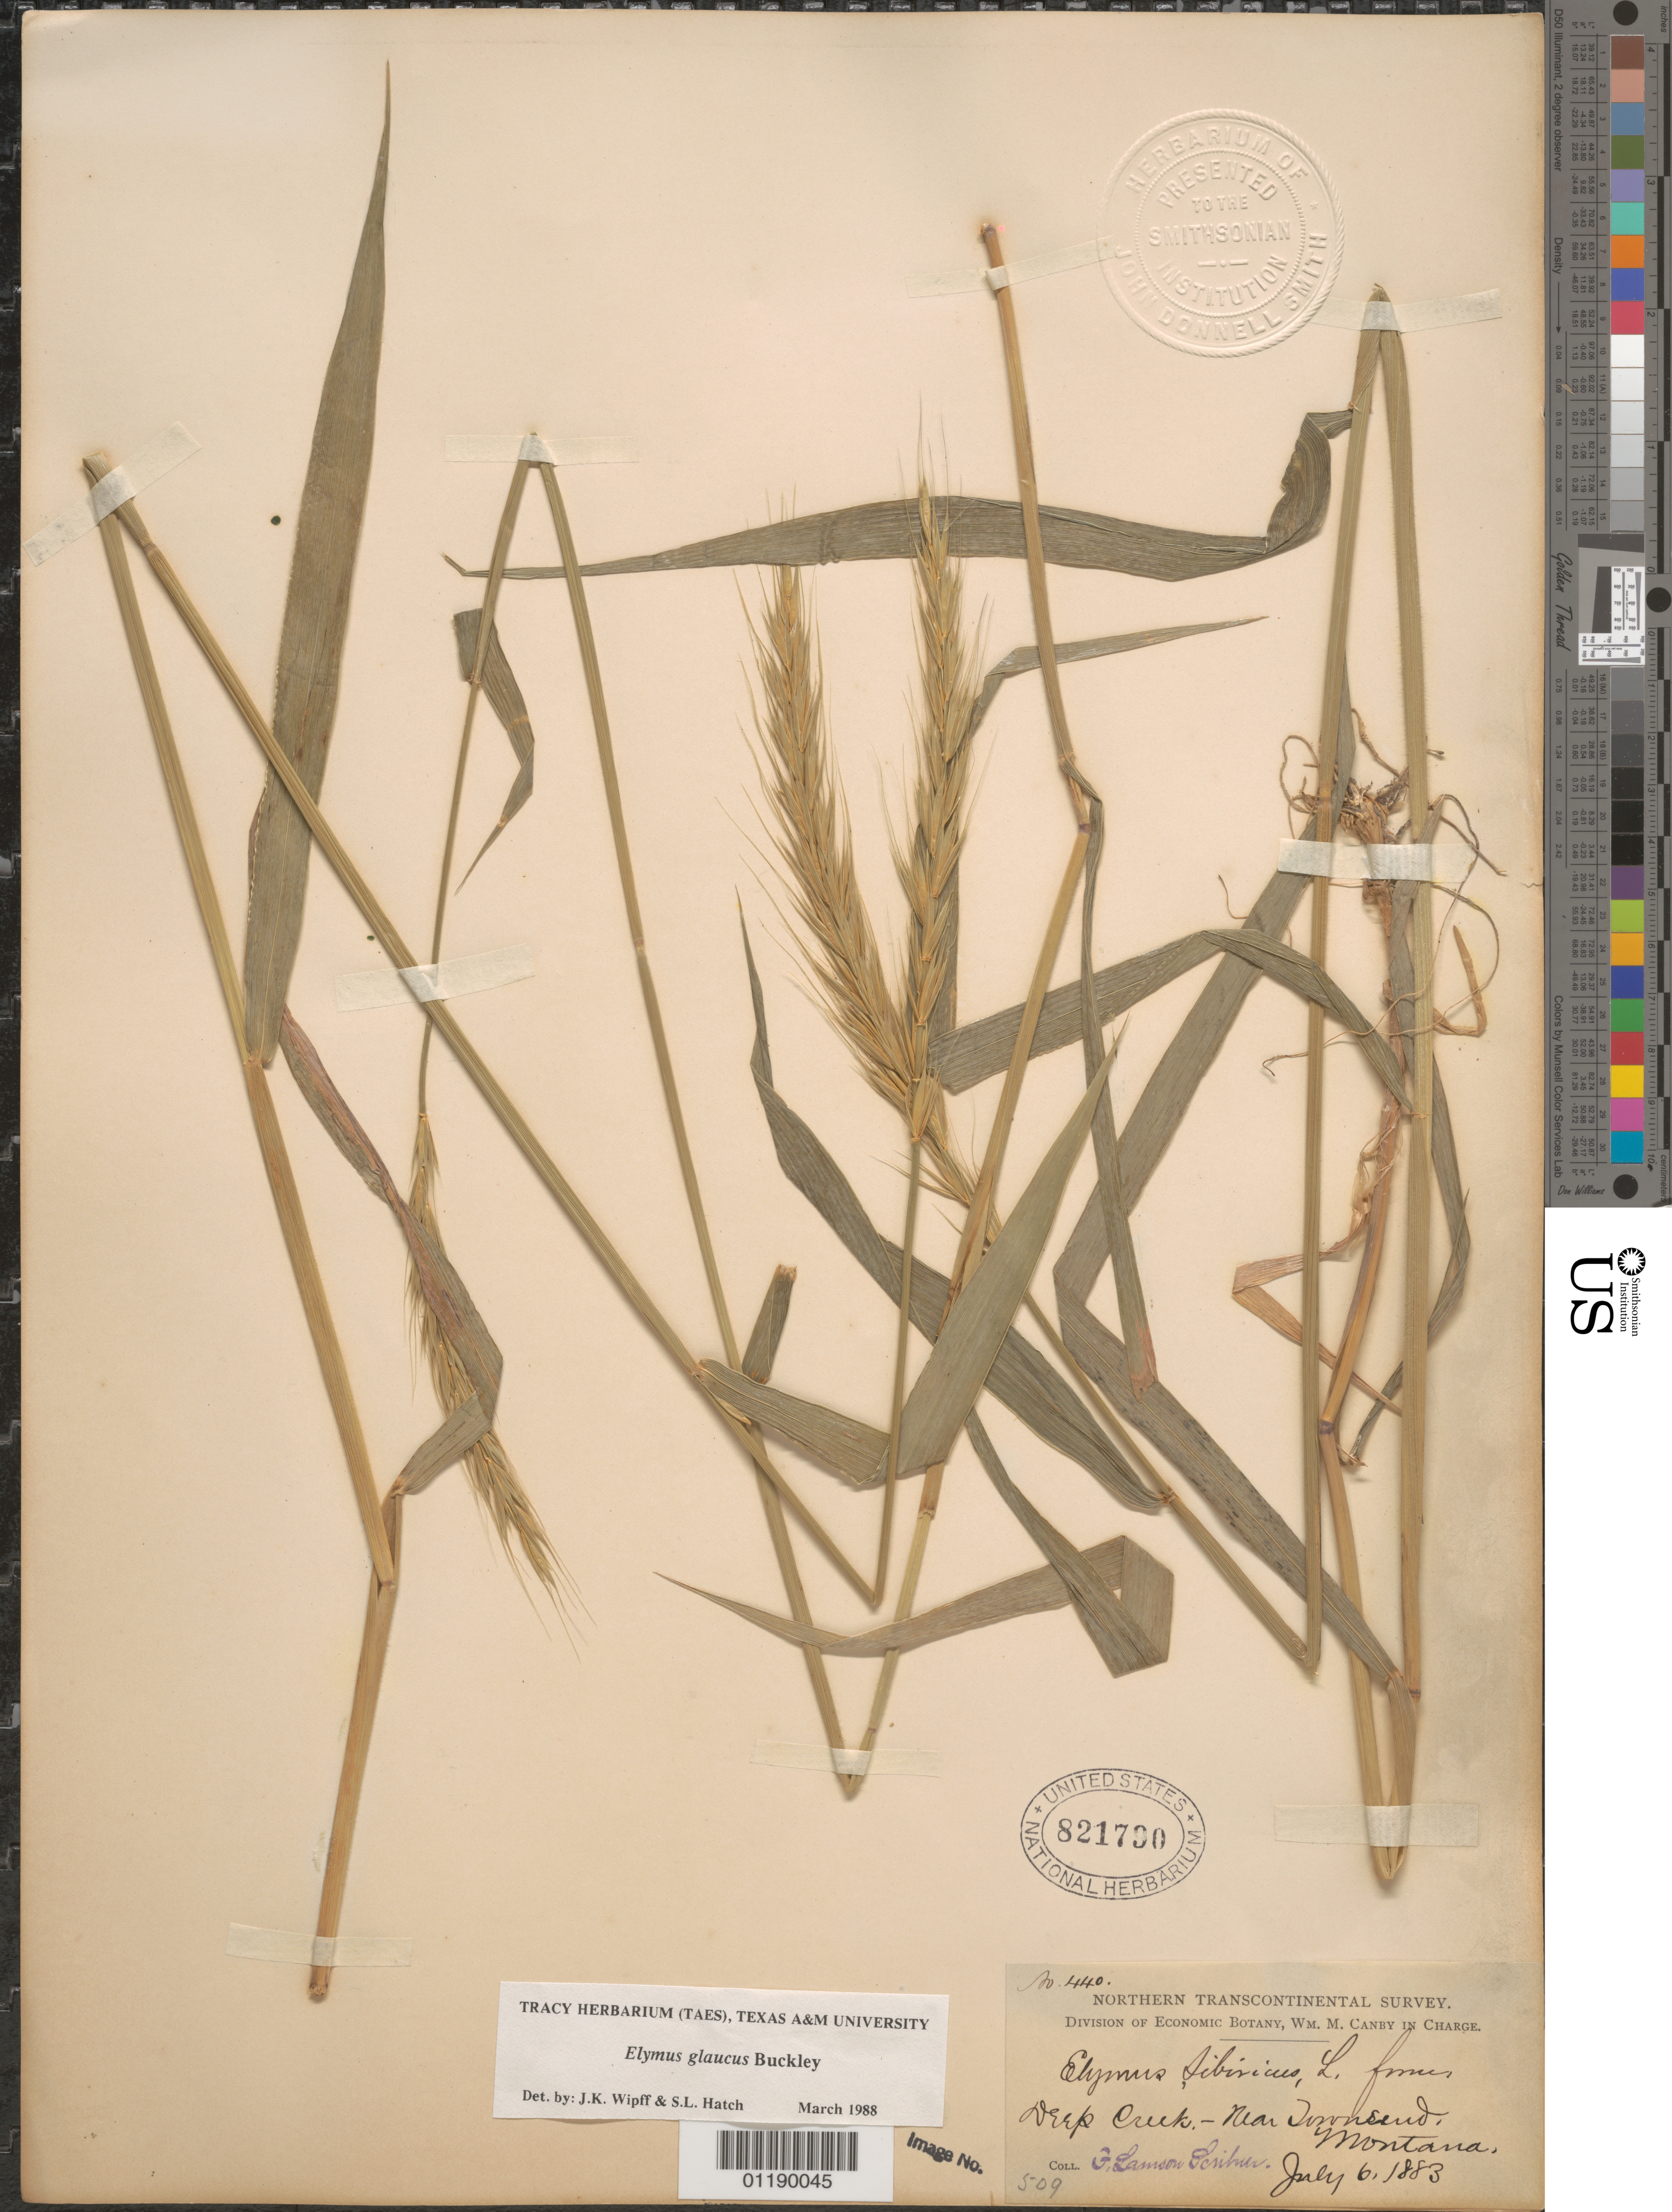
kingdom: Plantae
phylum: Tracheophyta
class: Liliopsida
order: Poales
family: Poaceae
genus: Elymus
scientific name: Elymus glaucus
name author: Buckley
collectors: F. L. Scribner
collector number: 440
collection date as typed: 06 Jun 1883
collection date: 1883-06-06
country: United States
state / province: Montana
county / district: Broadwater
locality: Deep Creek, near Townsend.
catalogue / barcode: US 821790